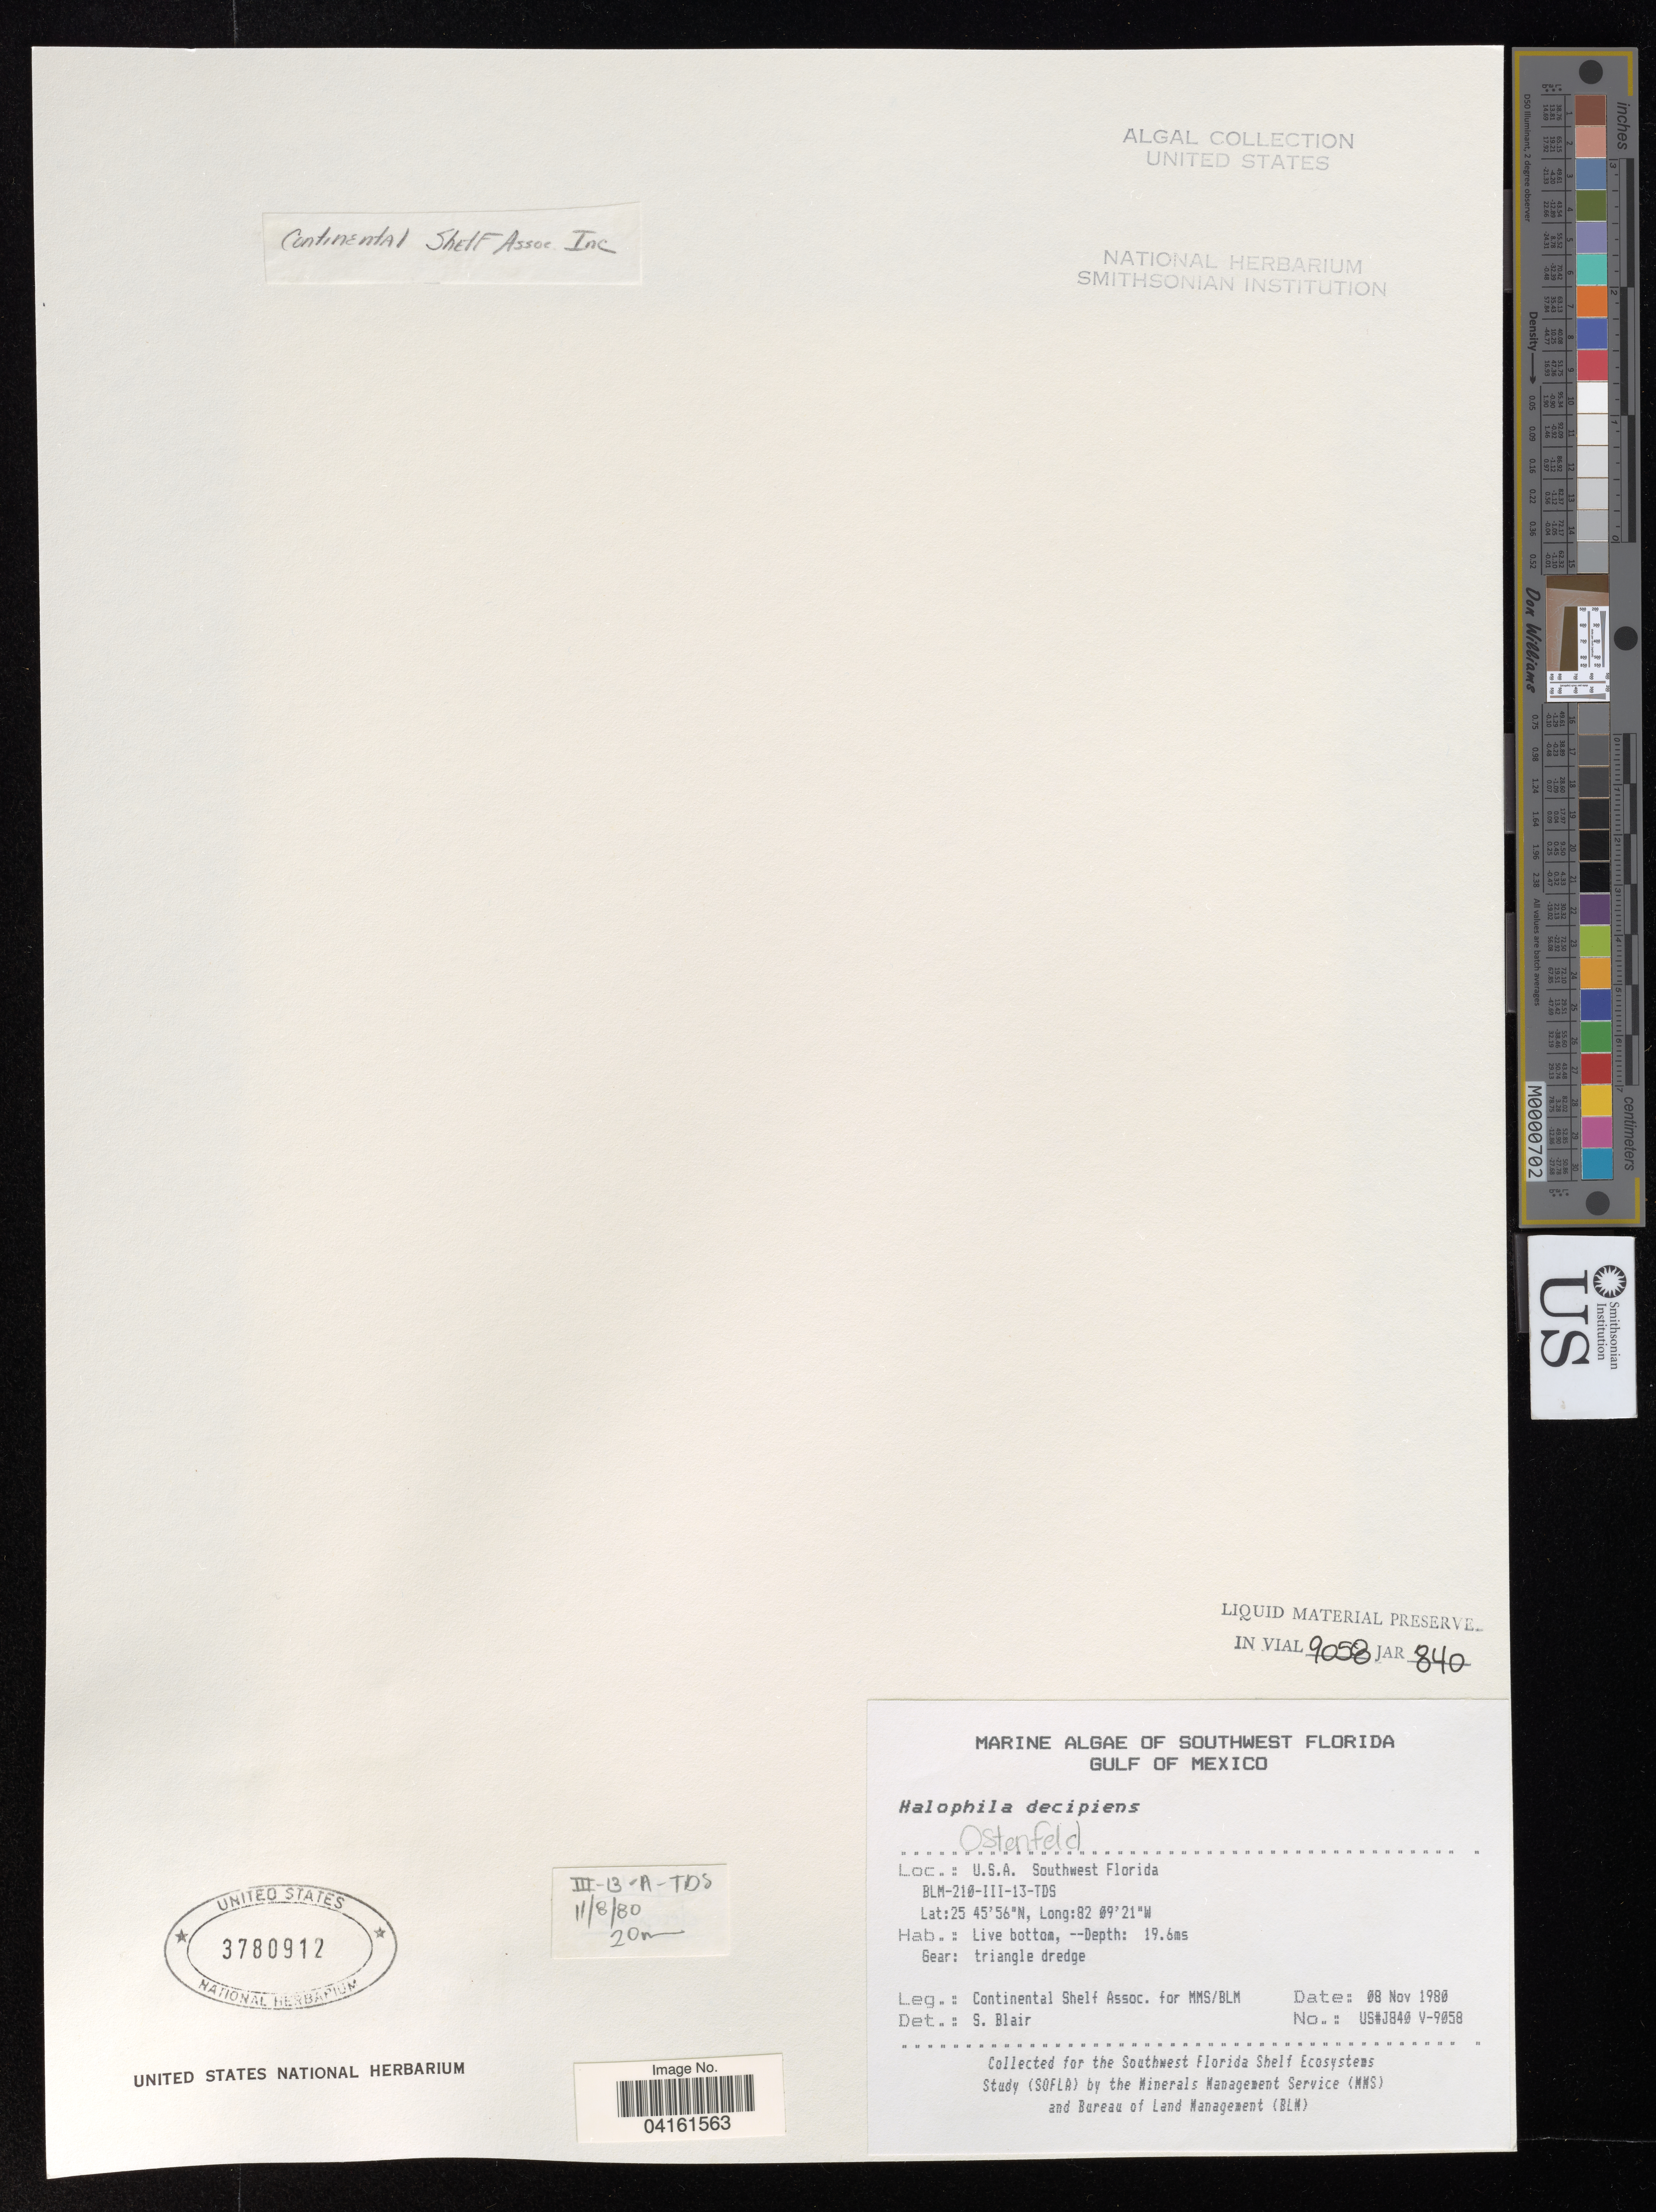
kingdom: Plantae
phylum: Tracheophyta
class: Liliopsida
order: Alismatales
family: Hydrocharitaceae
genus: Halophila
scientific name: Halophila decipiens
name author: Ostenf.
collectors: Continental Shelf Associates for the MMS/BLM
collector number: US#J840 V-9058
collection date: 1980-11-08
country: United States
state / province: Florida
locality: Southwest Florida. Gulf of Mexico. Ostenfeld?. BLM-210-III-13-TDS.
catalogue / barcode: US 3780912